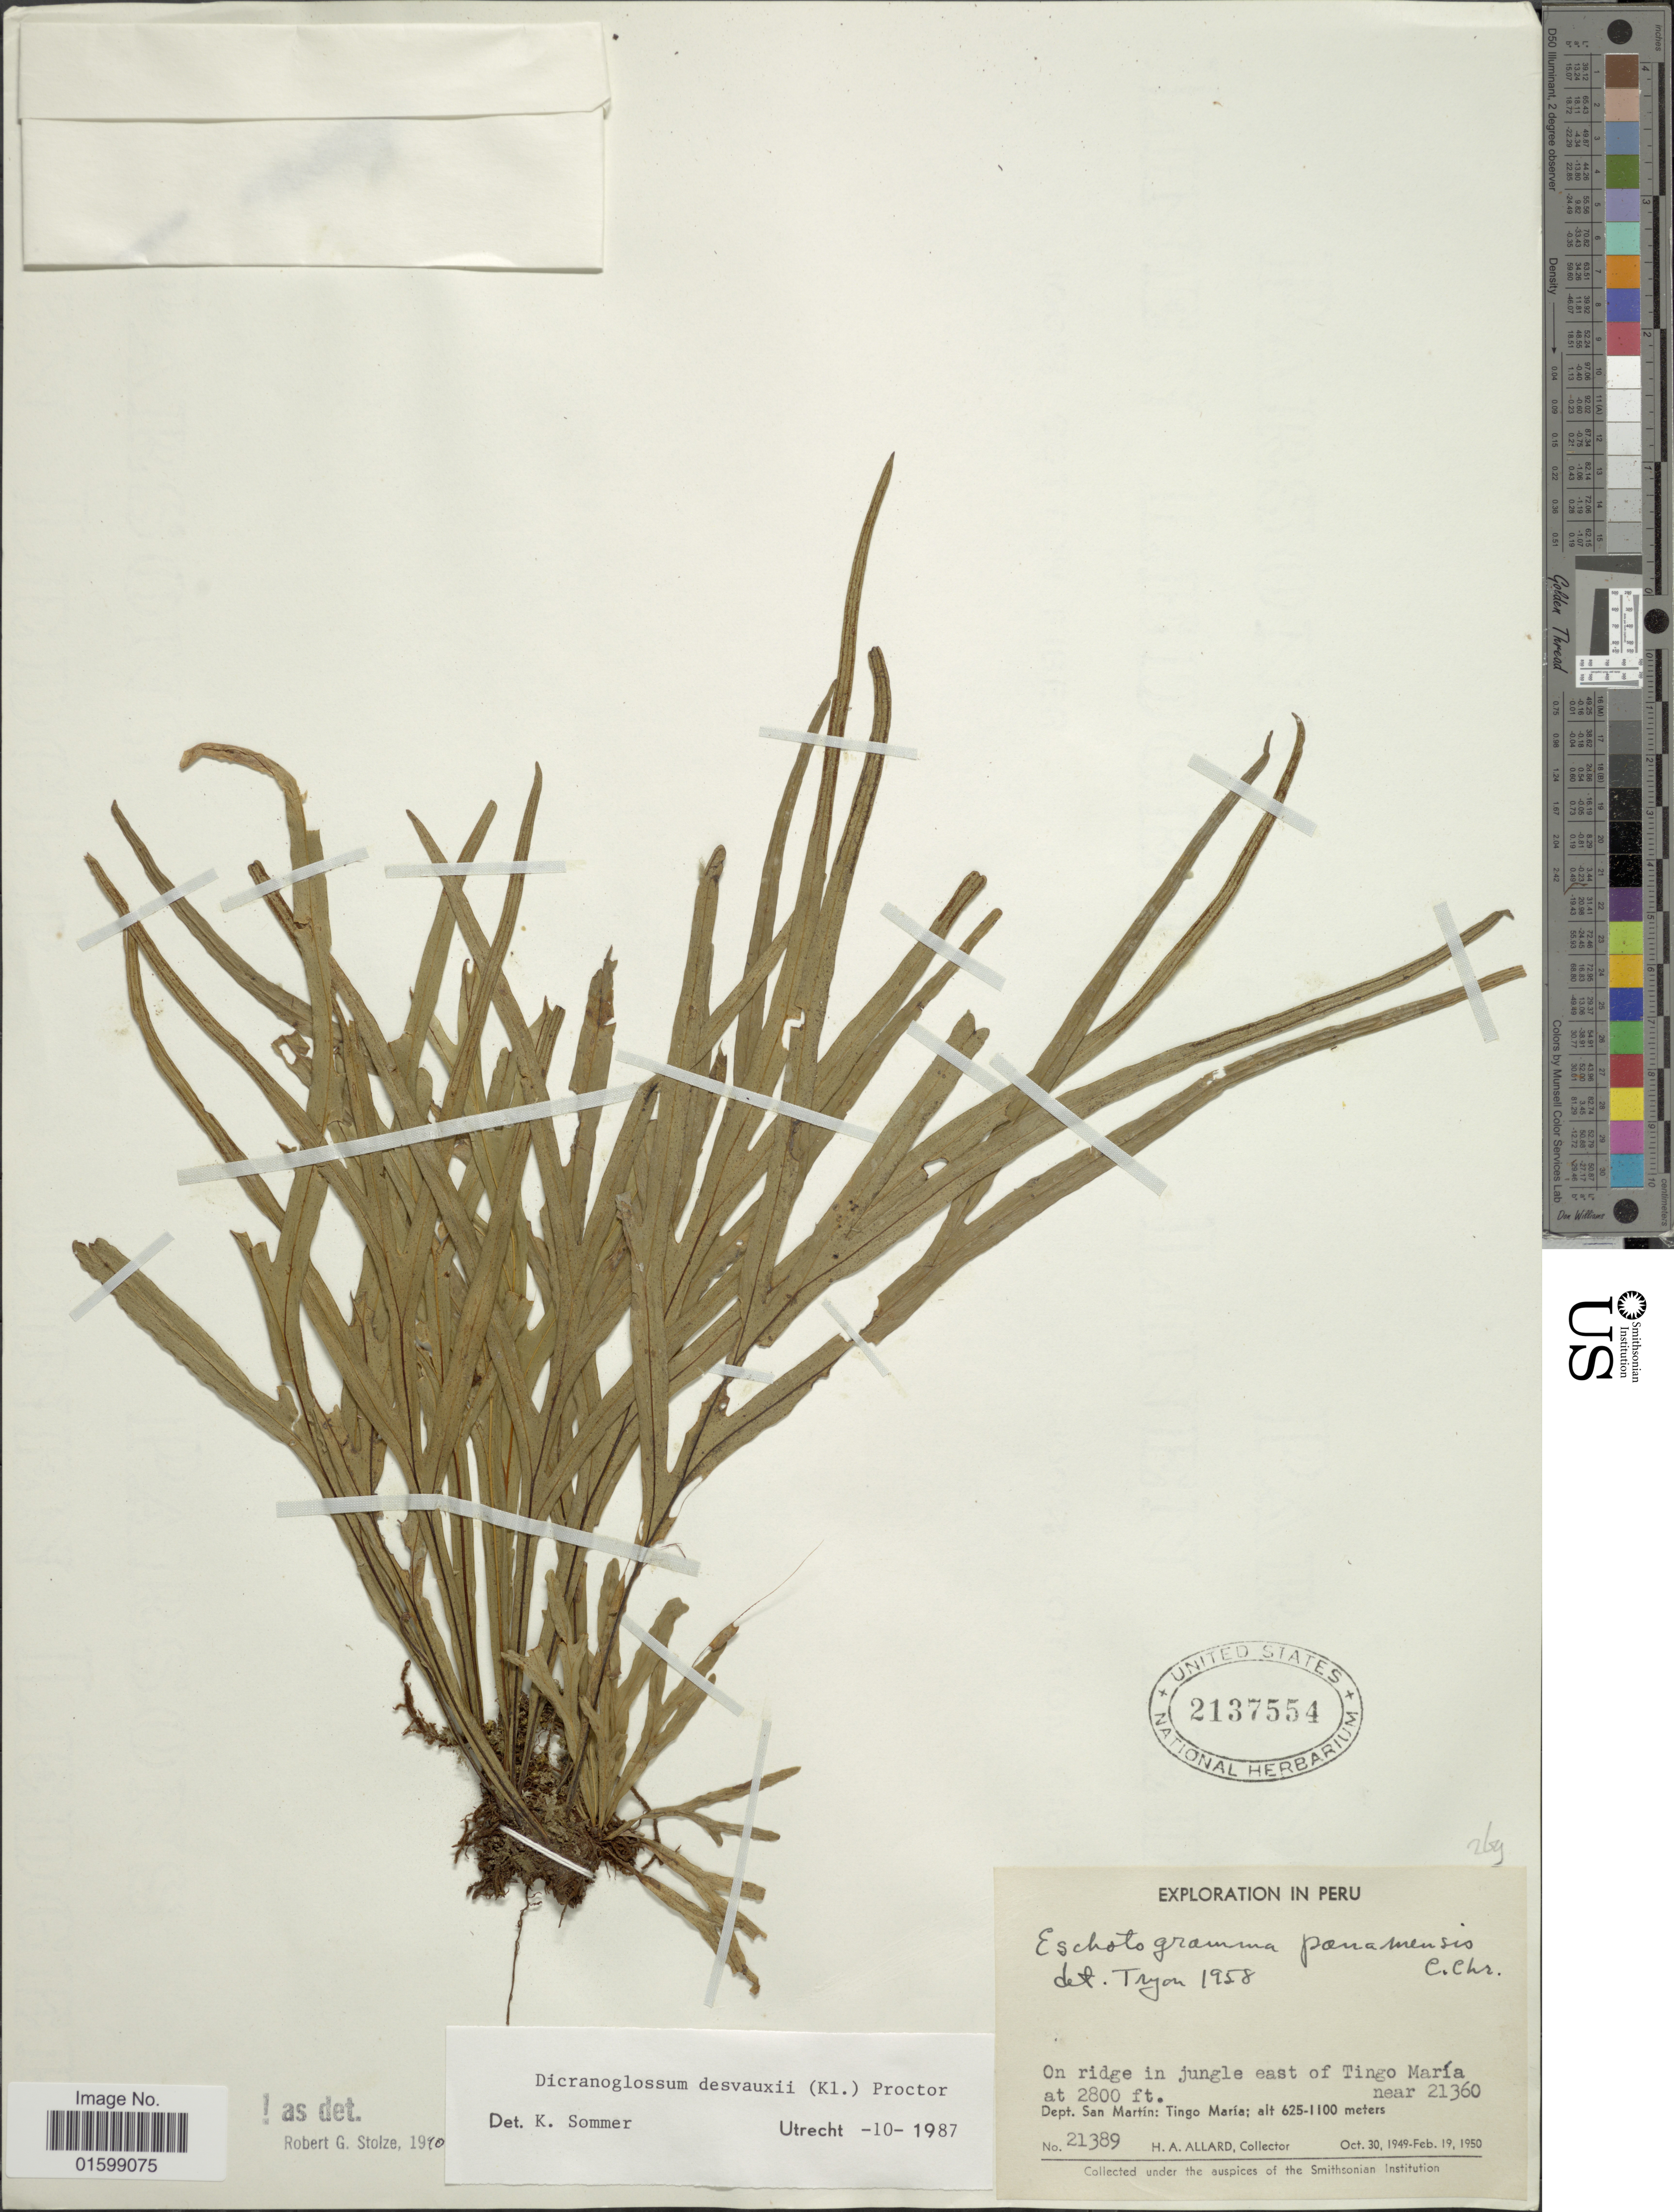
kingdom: Plantae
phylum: Tracheophyta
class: Polypodiopsida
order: Polypodiales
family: Polypodiaceae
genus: Pleopeltis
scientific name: Pleopeltis desvauxii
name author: (Klotzsch) Salino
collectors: H. A. Allard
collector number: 21389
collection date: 1949-10-30/1950-02-19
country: Peru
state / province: San Martín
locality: On ridge in jungle east of Tingo María near 21360, Tingo Maria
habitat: on ridge in jungle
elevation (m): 853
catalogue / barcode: US 2137554